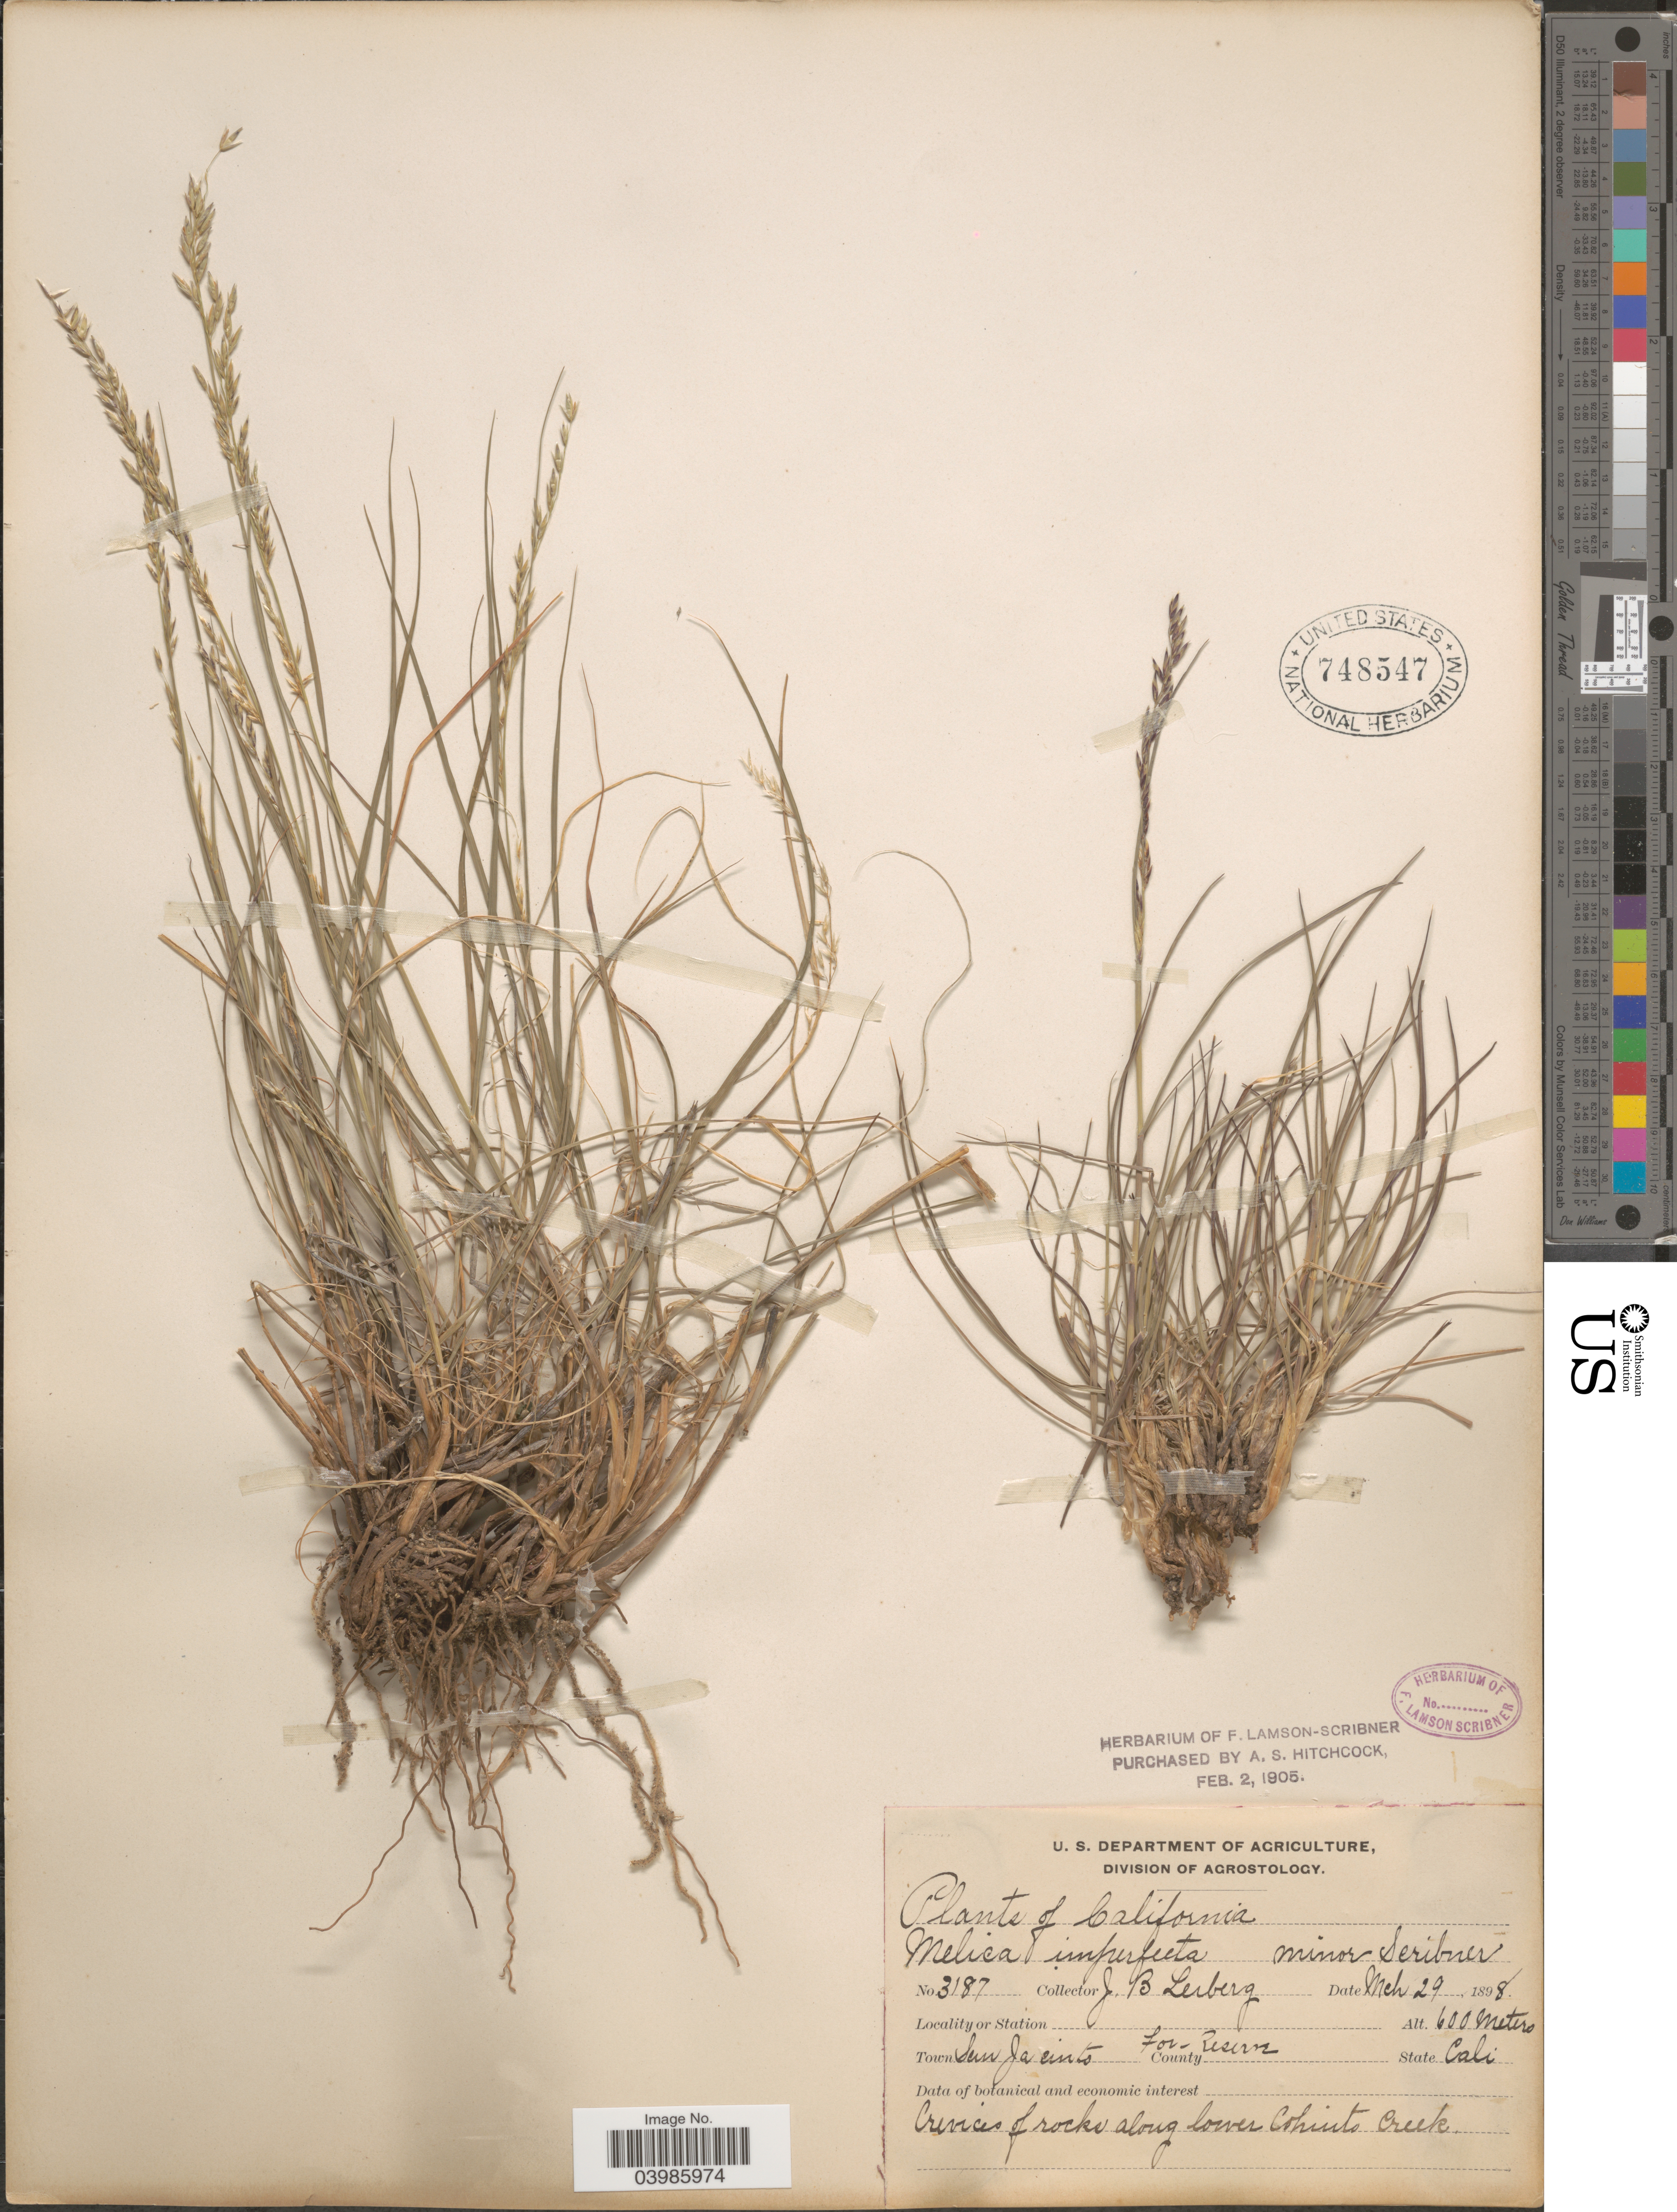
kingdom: Plantae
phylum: Tracheophyta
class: Liliopsida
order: Poales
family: Poaceae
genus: Melica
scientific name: Melica imperfecta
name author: Trin.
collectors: J. B. Leiberg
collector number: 3187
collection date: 1898-03-29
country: United States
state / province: California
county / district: Riverside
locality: Town San Jacinto For- Reserve. Crevices of rocks along lower Cohinto Creek.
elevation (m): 600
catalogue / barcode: US 748547